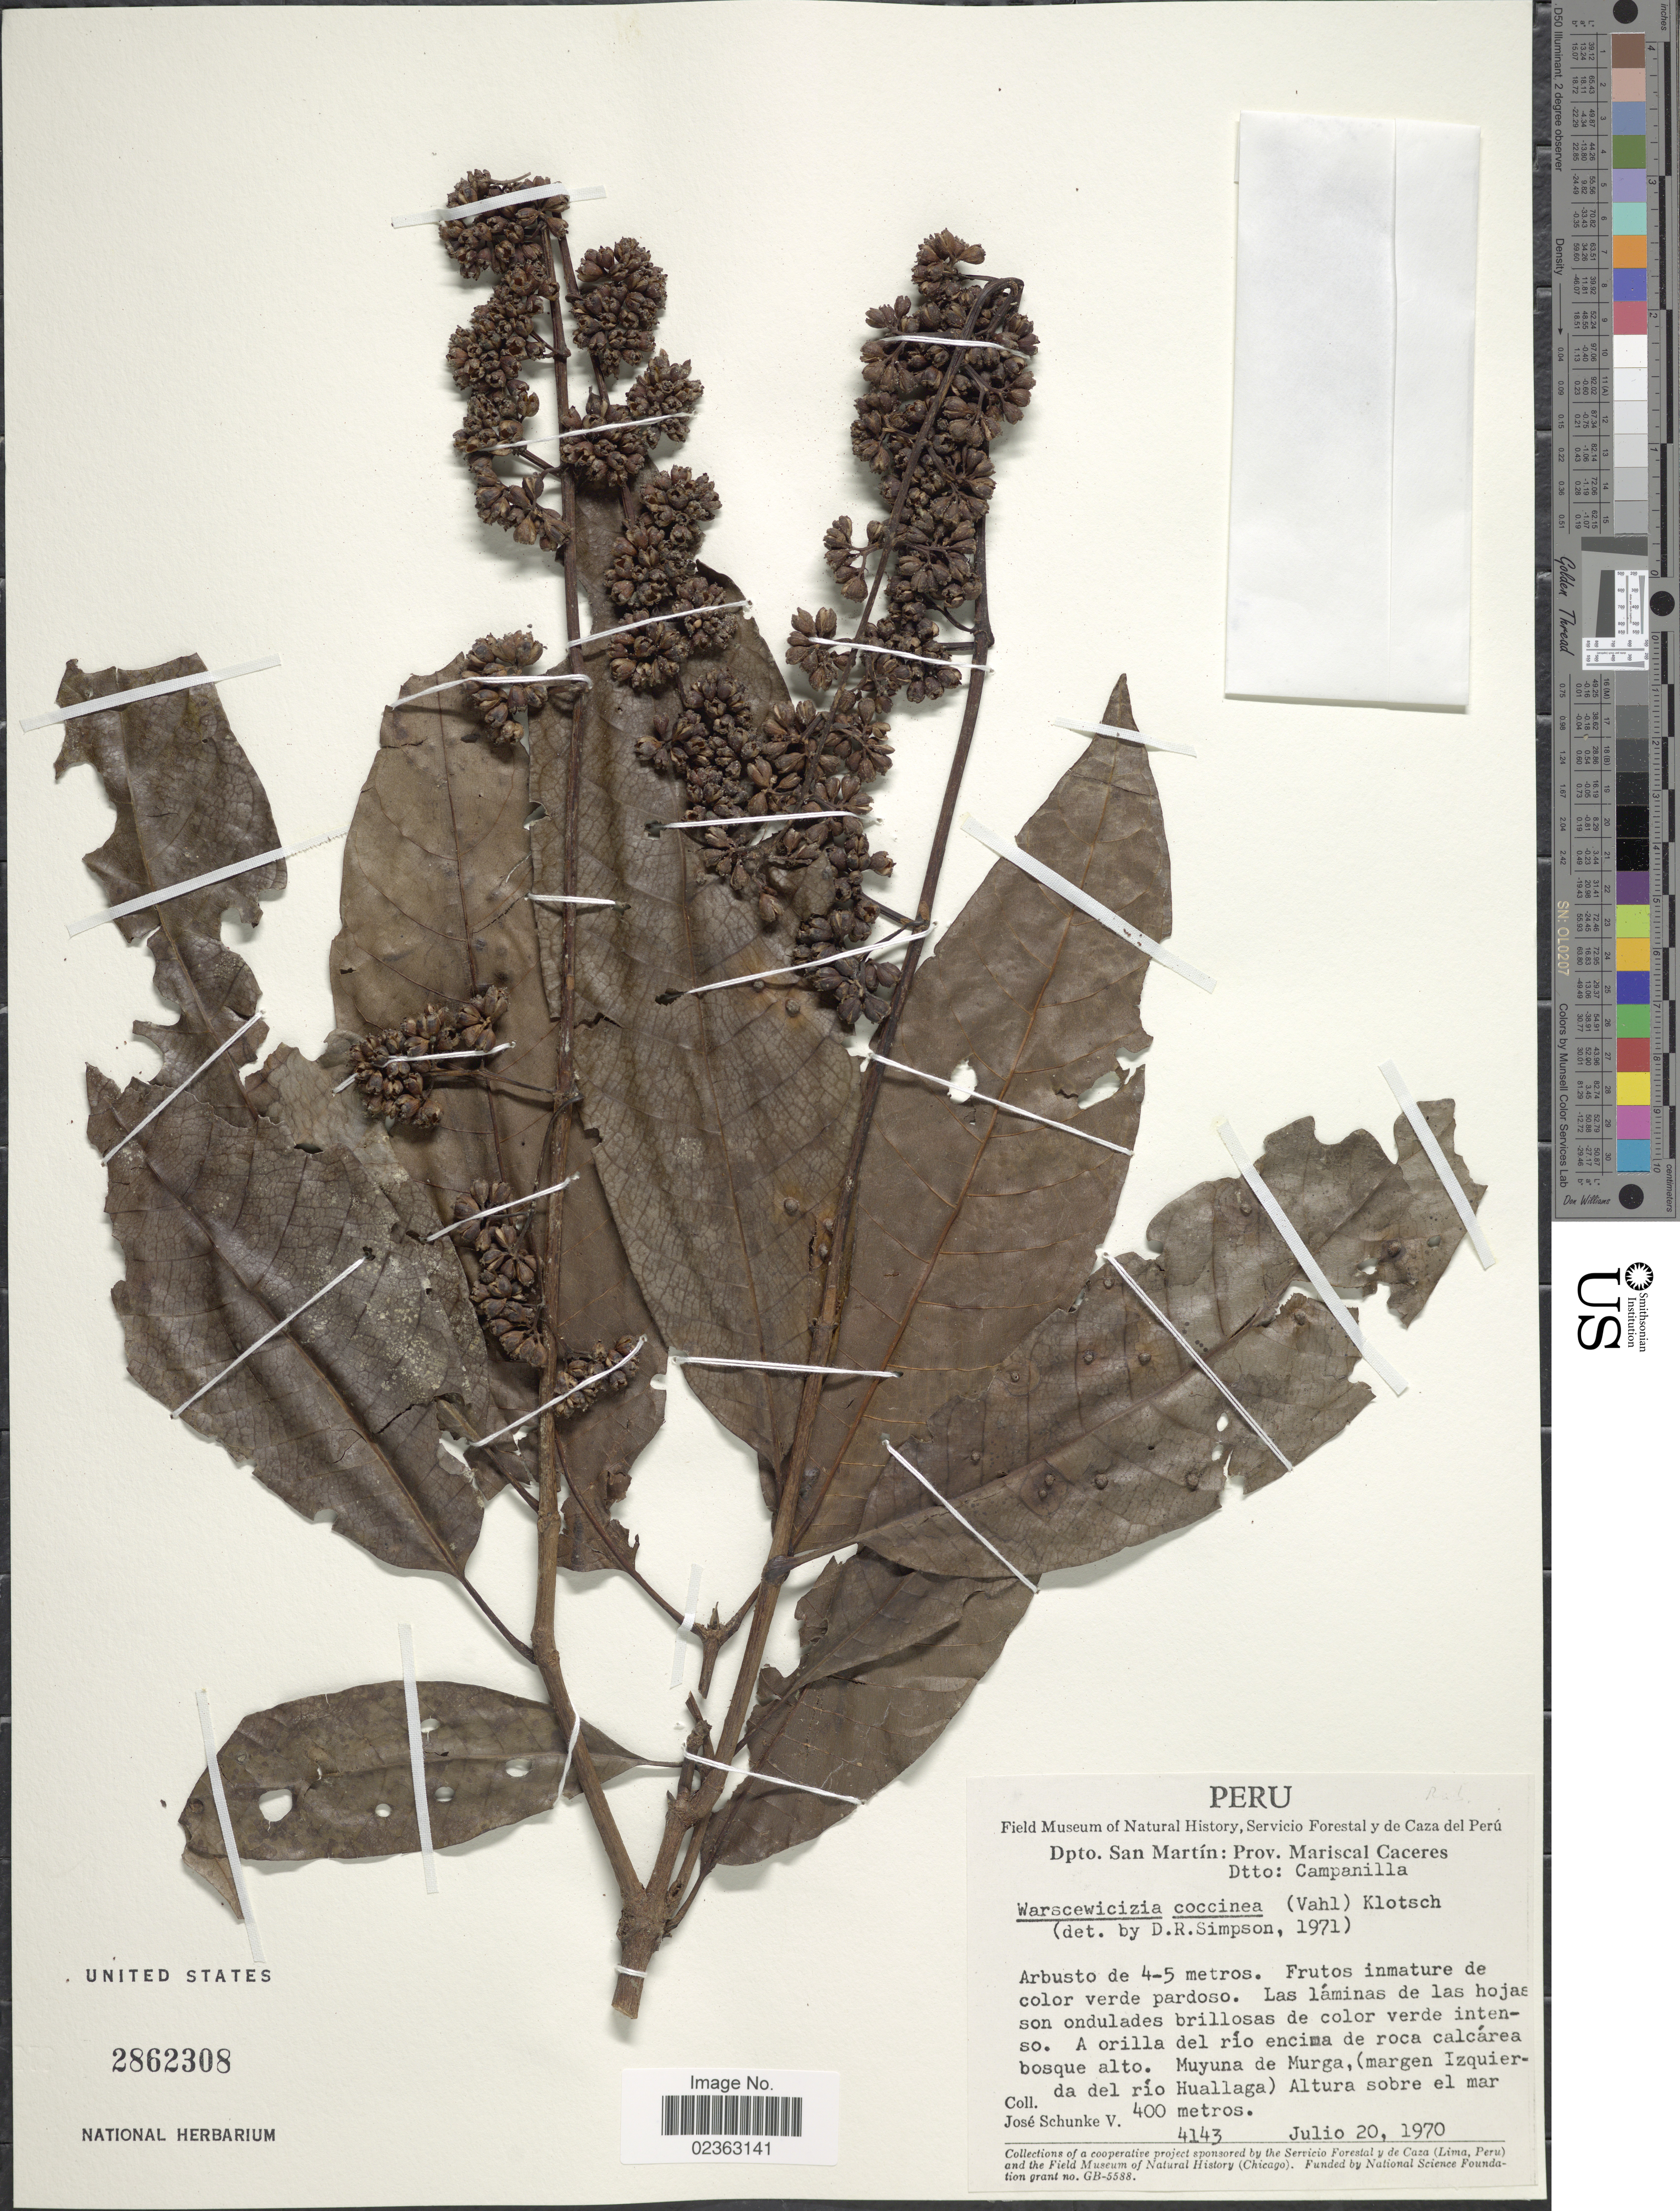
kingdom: Plantae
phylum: Tracheophyta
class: Magnoliopsida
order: Gentianales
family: Rubiaceae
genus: Warszewiczia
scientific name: Warszewiczia coccinea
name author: (Vahl) Klotzsch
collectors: J. Schunke Vigo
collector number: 4143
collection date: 1970-07-20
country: Peru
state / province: San Martín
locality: Prov. Mariscal Caceres, Dtto: Campanilla, a orilla del rio encima de roca calcarea bosque alto, Muyuna de Mura, (margen Izquierda del rio Huallaga)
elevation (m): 400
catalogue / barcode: US 2862308